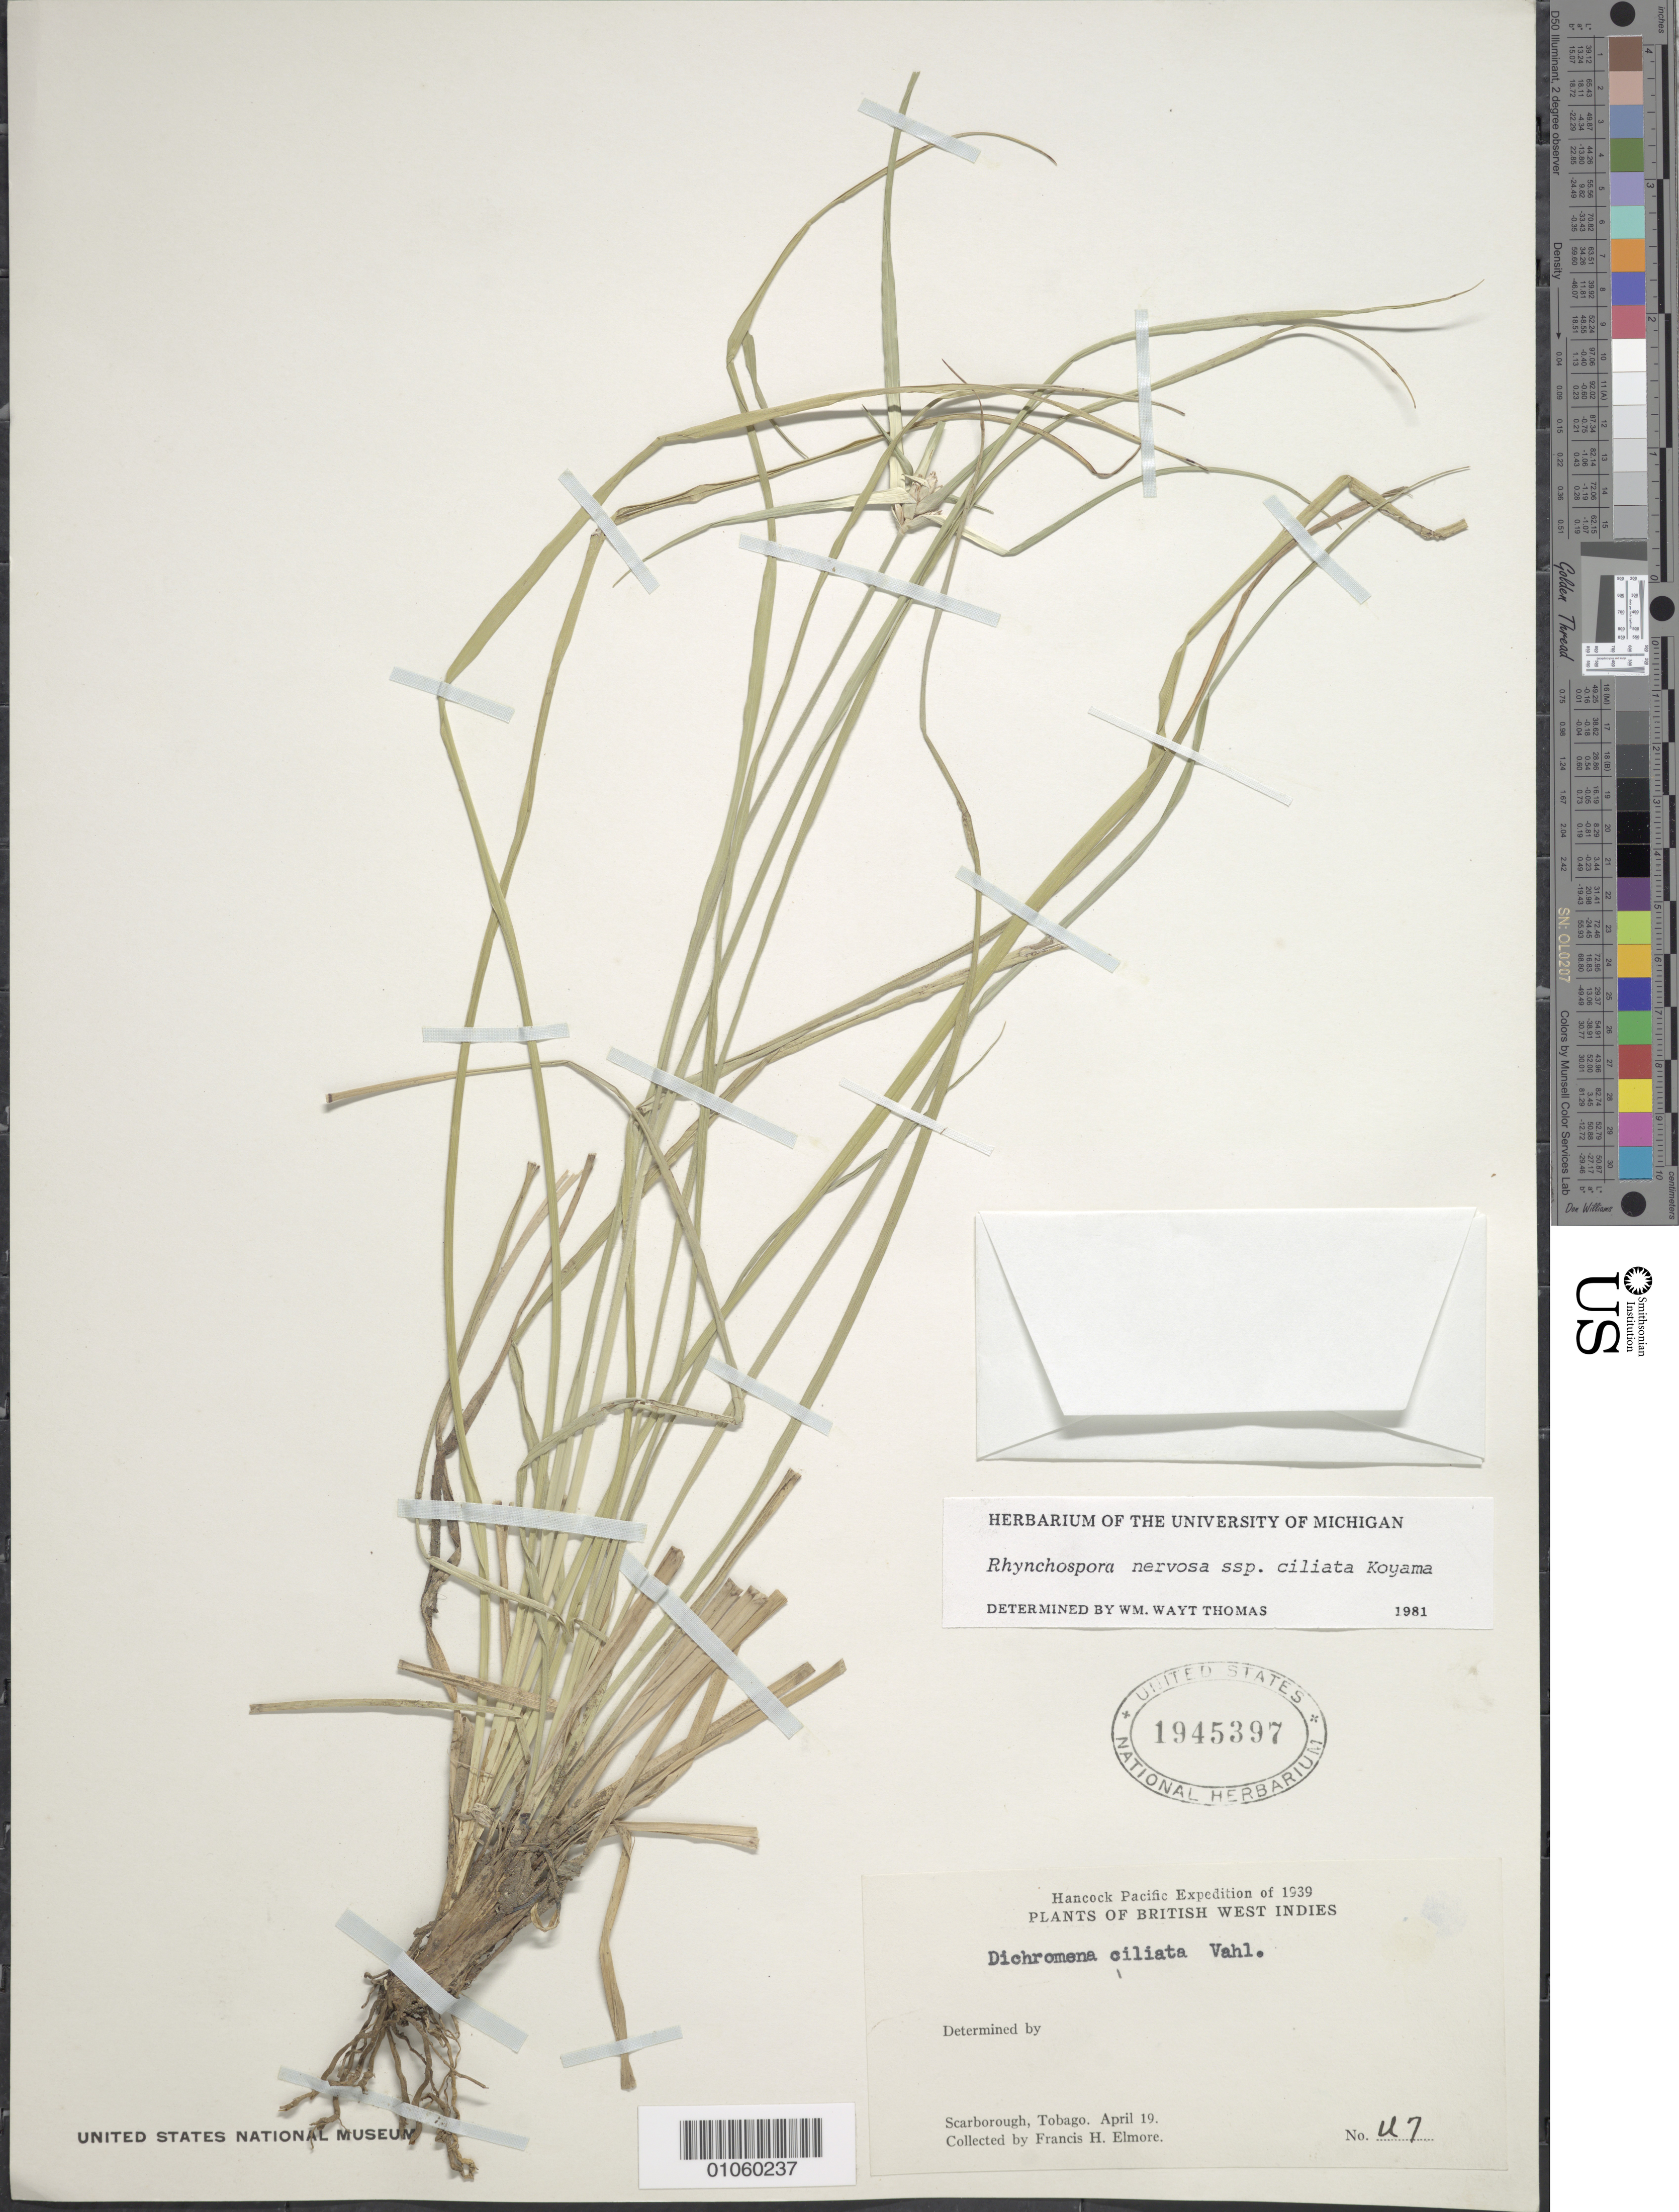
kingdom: Plantae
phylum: Tracheophyta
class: Liliopsida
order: Poales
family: Cyperaceae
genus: Rhynchospora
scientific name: Rhynchospora ciliata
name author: (G. Mey.) Kük.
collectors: F. H. Elmore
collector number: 47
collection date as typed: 19 Apr 1939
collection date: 1939-04-19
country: Trinidad and Tobago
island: Tobago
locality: Scarborough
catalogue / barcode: US 1945397